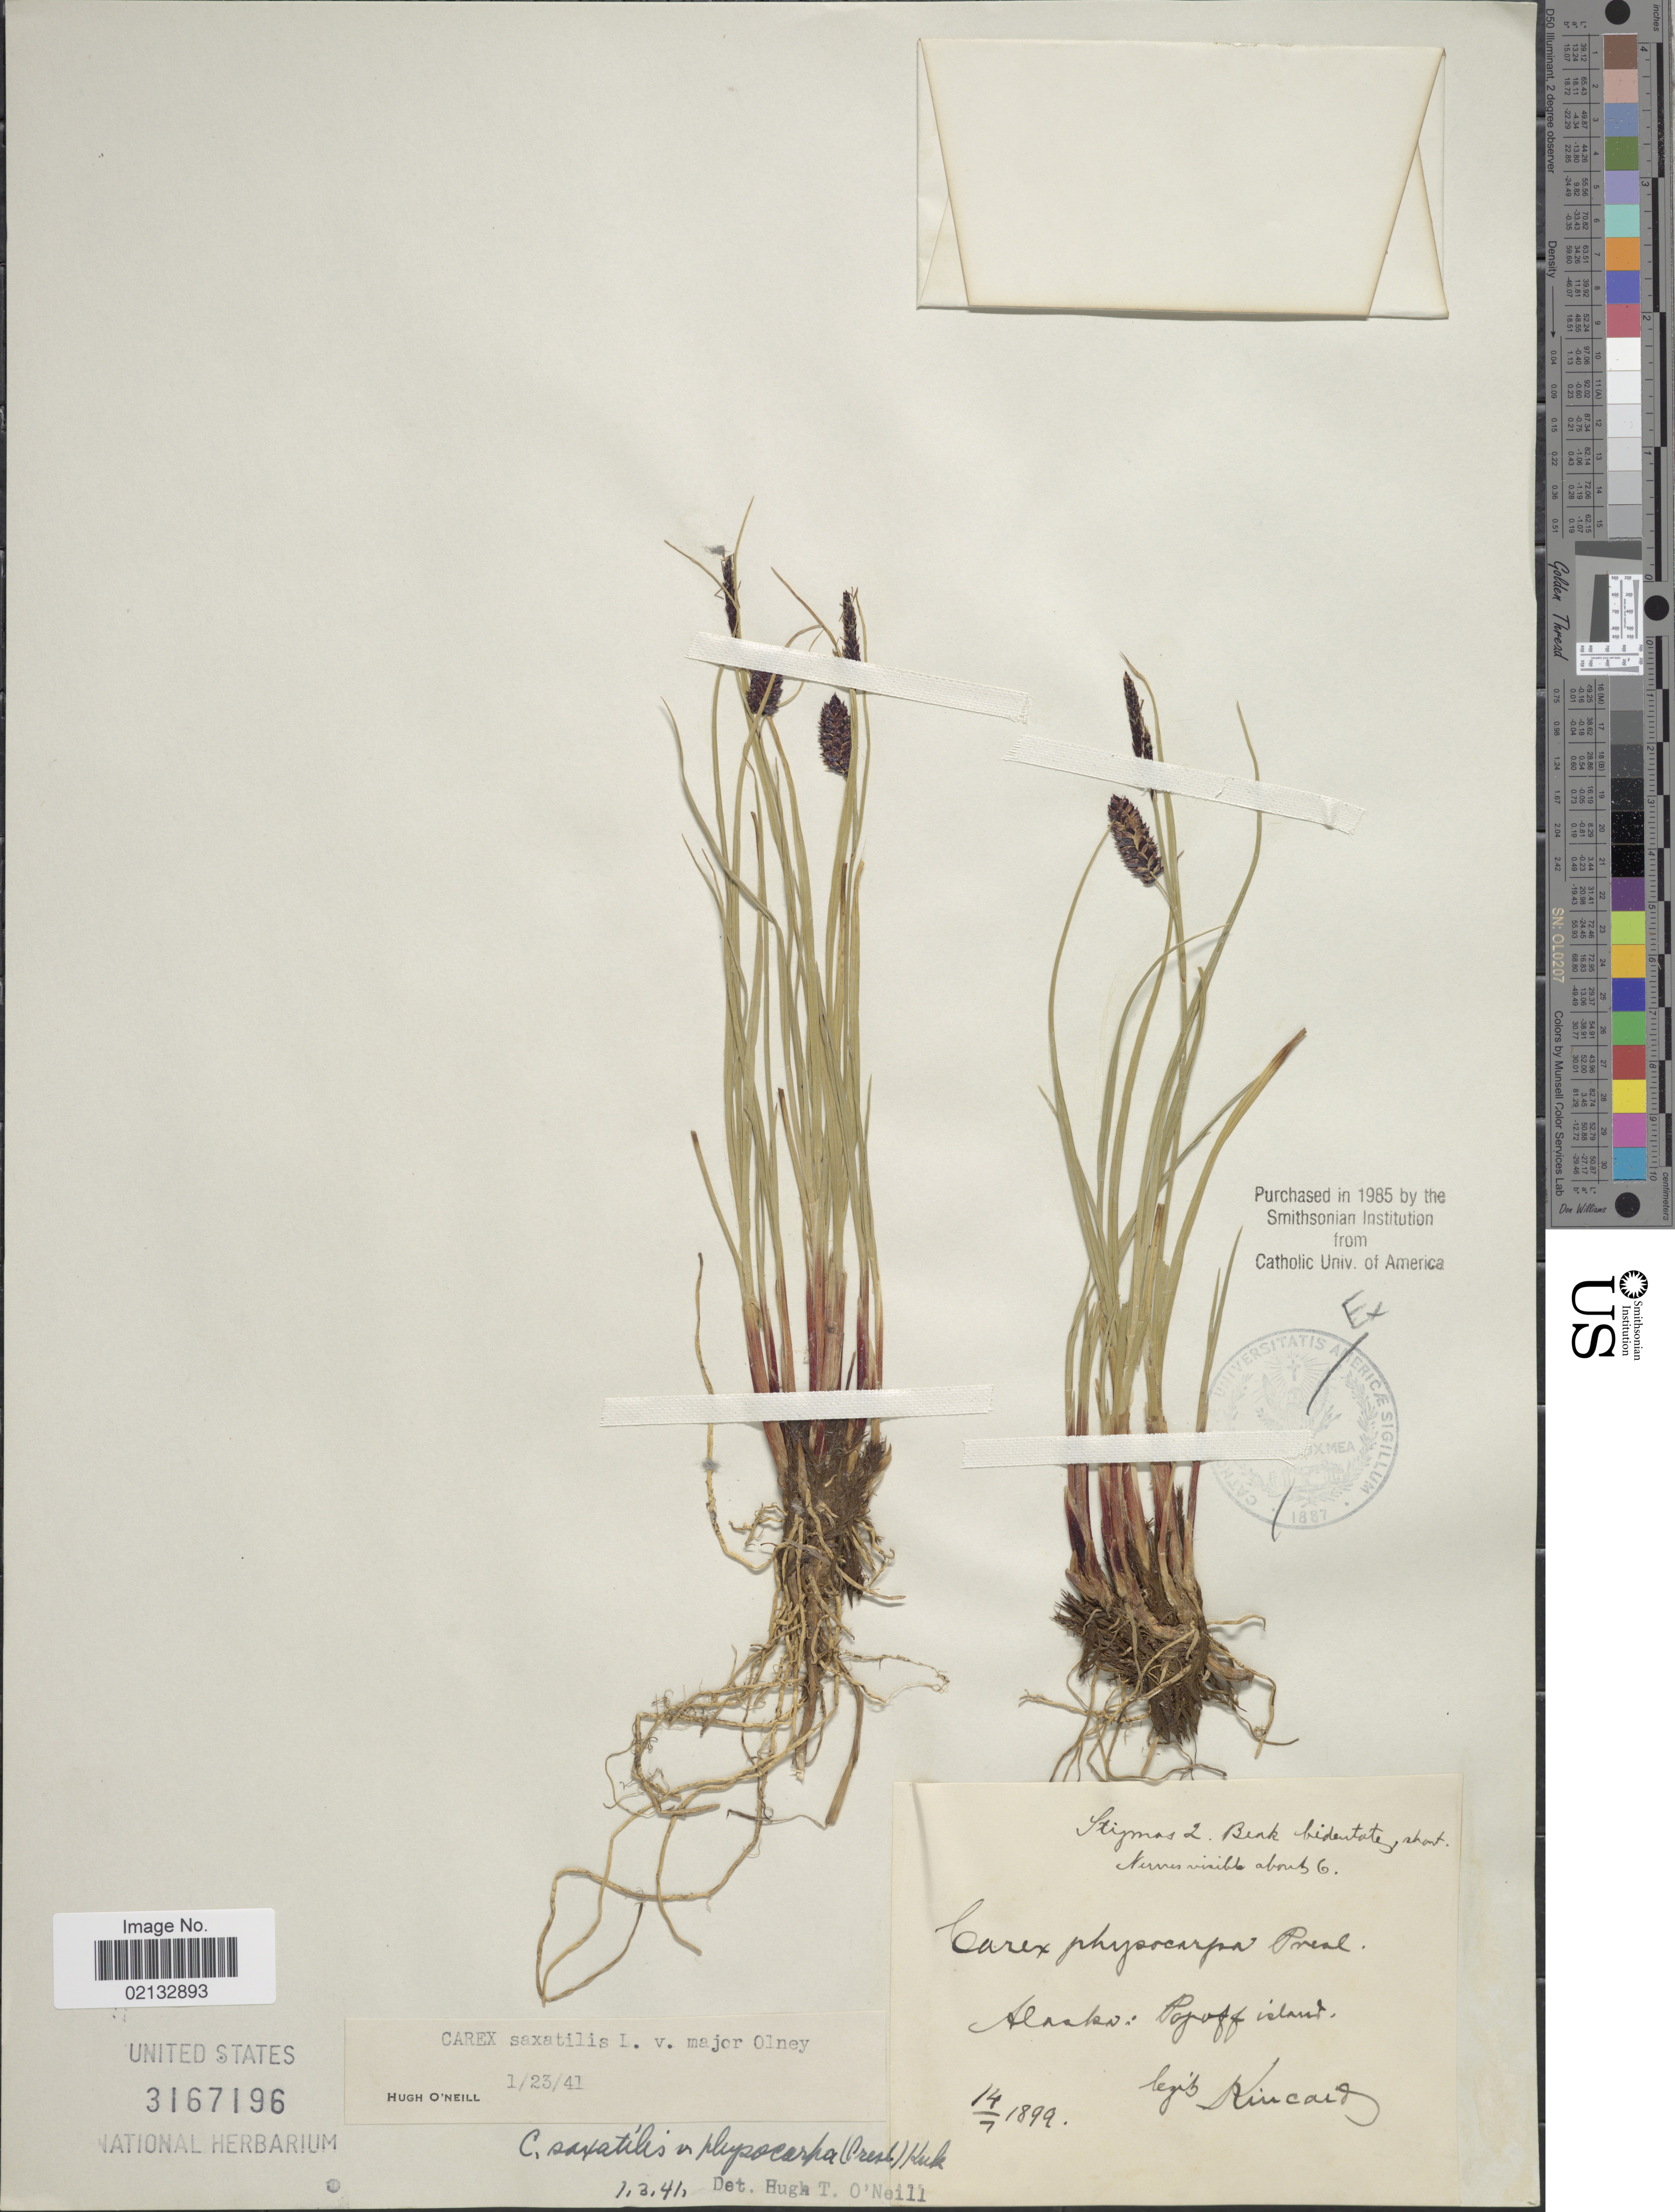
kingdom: Plantae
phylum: Tracheophyta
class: Liliopsida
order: Poales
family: Cyperaceae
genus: Carex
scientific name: Carex saxatilis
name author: L.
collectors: Kincaid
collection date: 1899-07-14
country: United States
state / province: Alaska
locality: Popoff island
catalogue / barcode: US 3167196